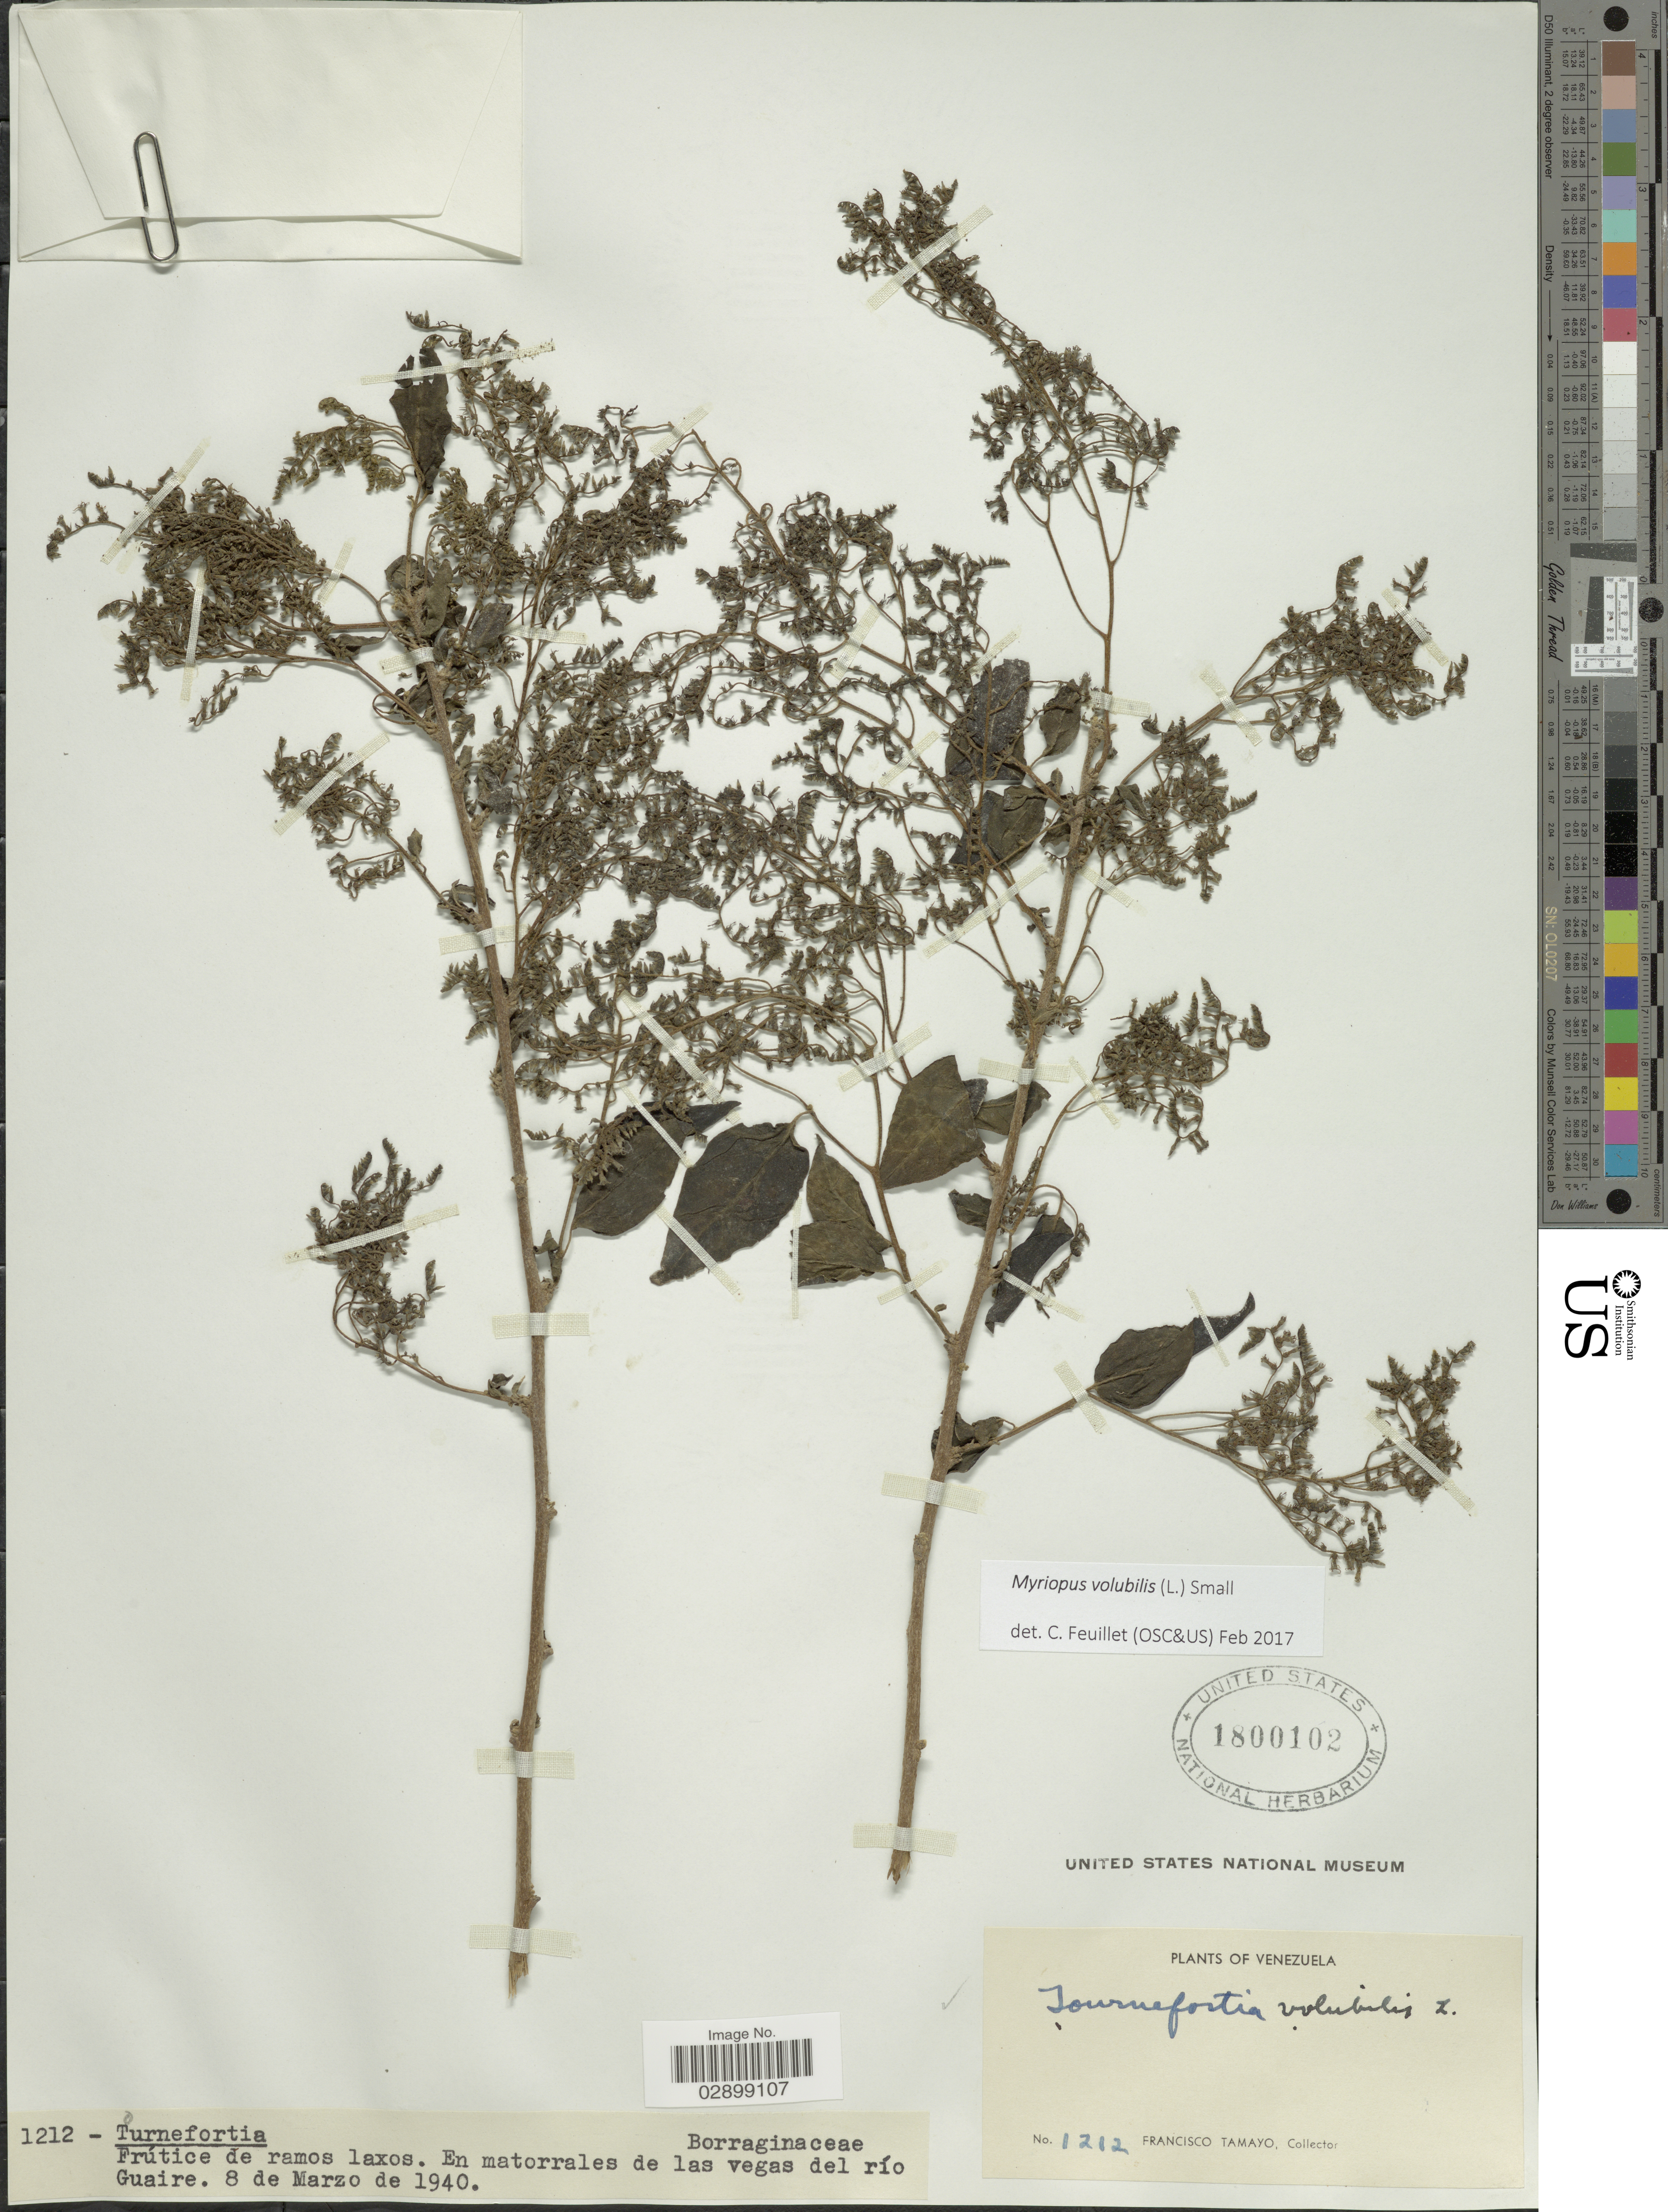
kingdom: Plantae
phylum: Tracheophyta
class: Magnoliopsida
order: Boraginales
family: Heliotropiaceae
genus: Myriopus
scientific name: Myriopus volubilis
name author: (L.) Small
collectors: F. Tamayo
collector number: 1212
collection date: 1940-03-08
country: Venezuela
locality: En matorrales de las vegas del río Guaire.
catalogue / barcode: US 1800102